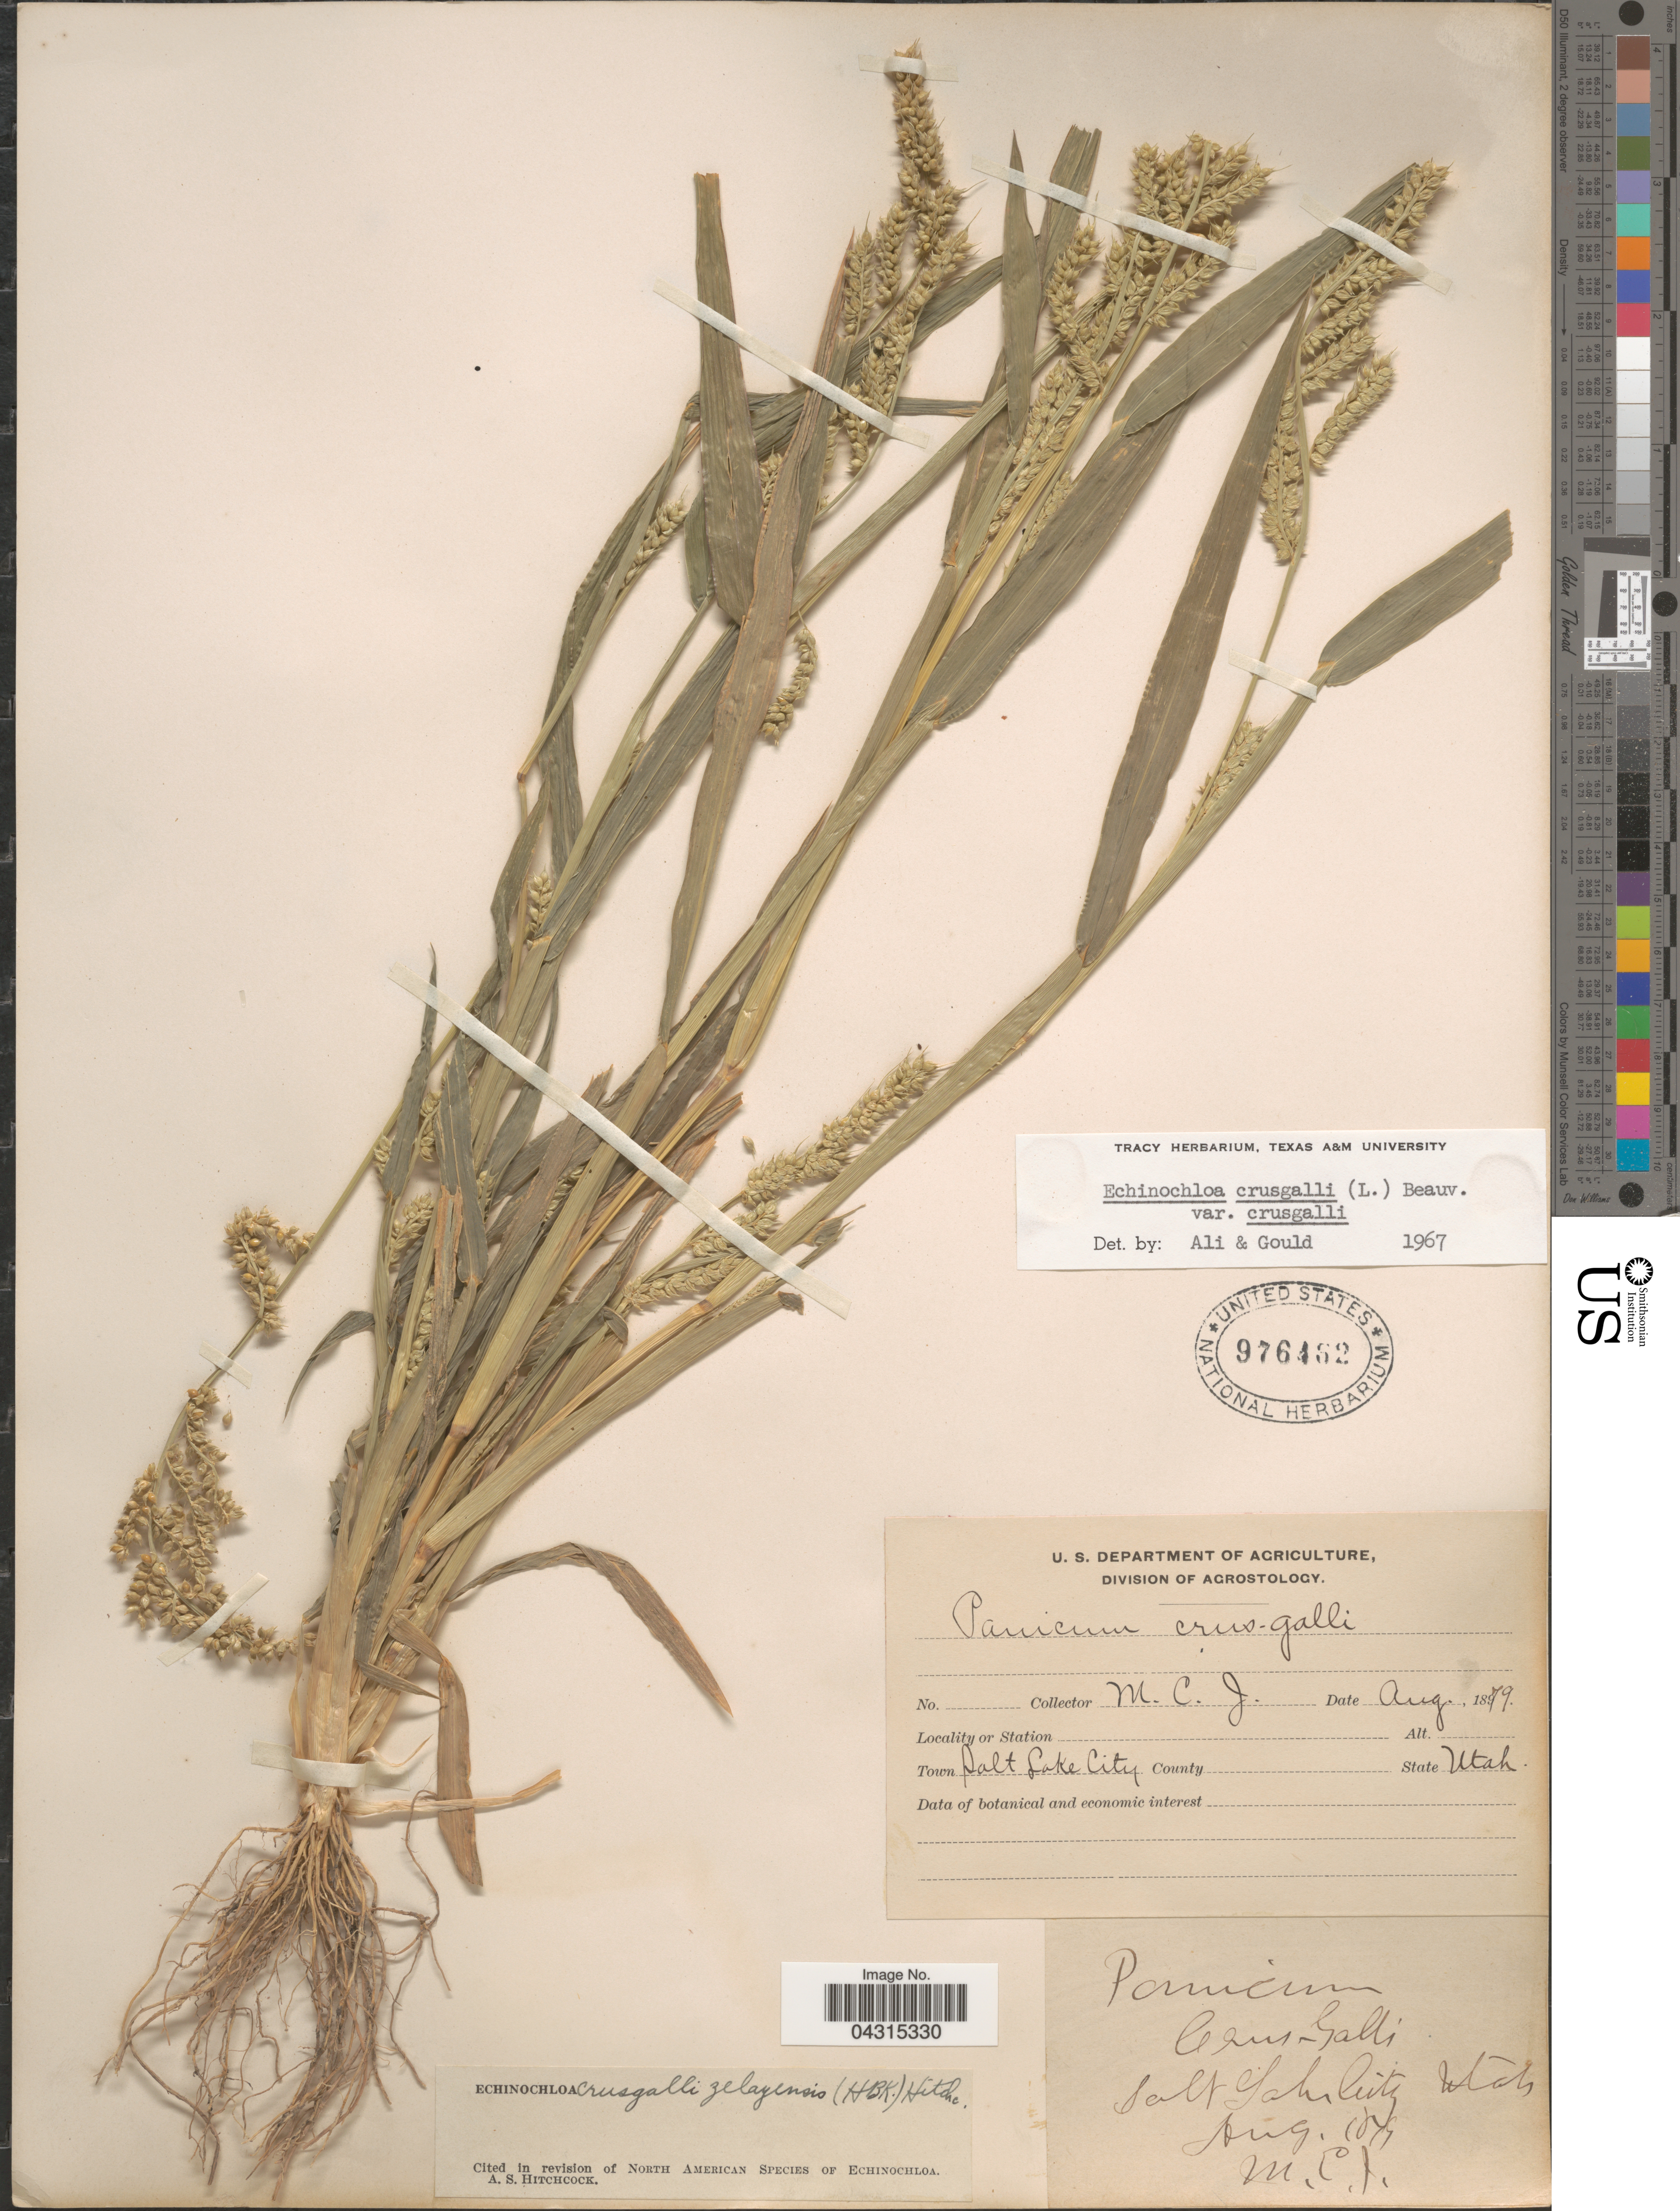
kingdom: Plantae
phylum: Tracheophyta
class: Liliopsida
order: Poales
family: Poaceae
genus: Echinochloa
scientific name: Echinochloa crus-galli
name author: (L.) P. Beauv.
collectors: M. C. J.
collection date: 1879-08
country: United States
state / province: Utah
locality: Town Salt Lake City.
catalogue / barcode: US 976452